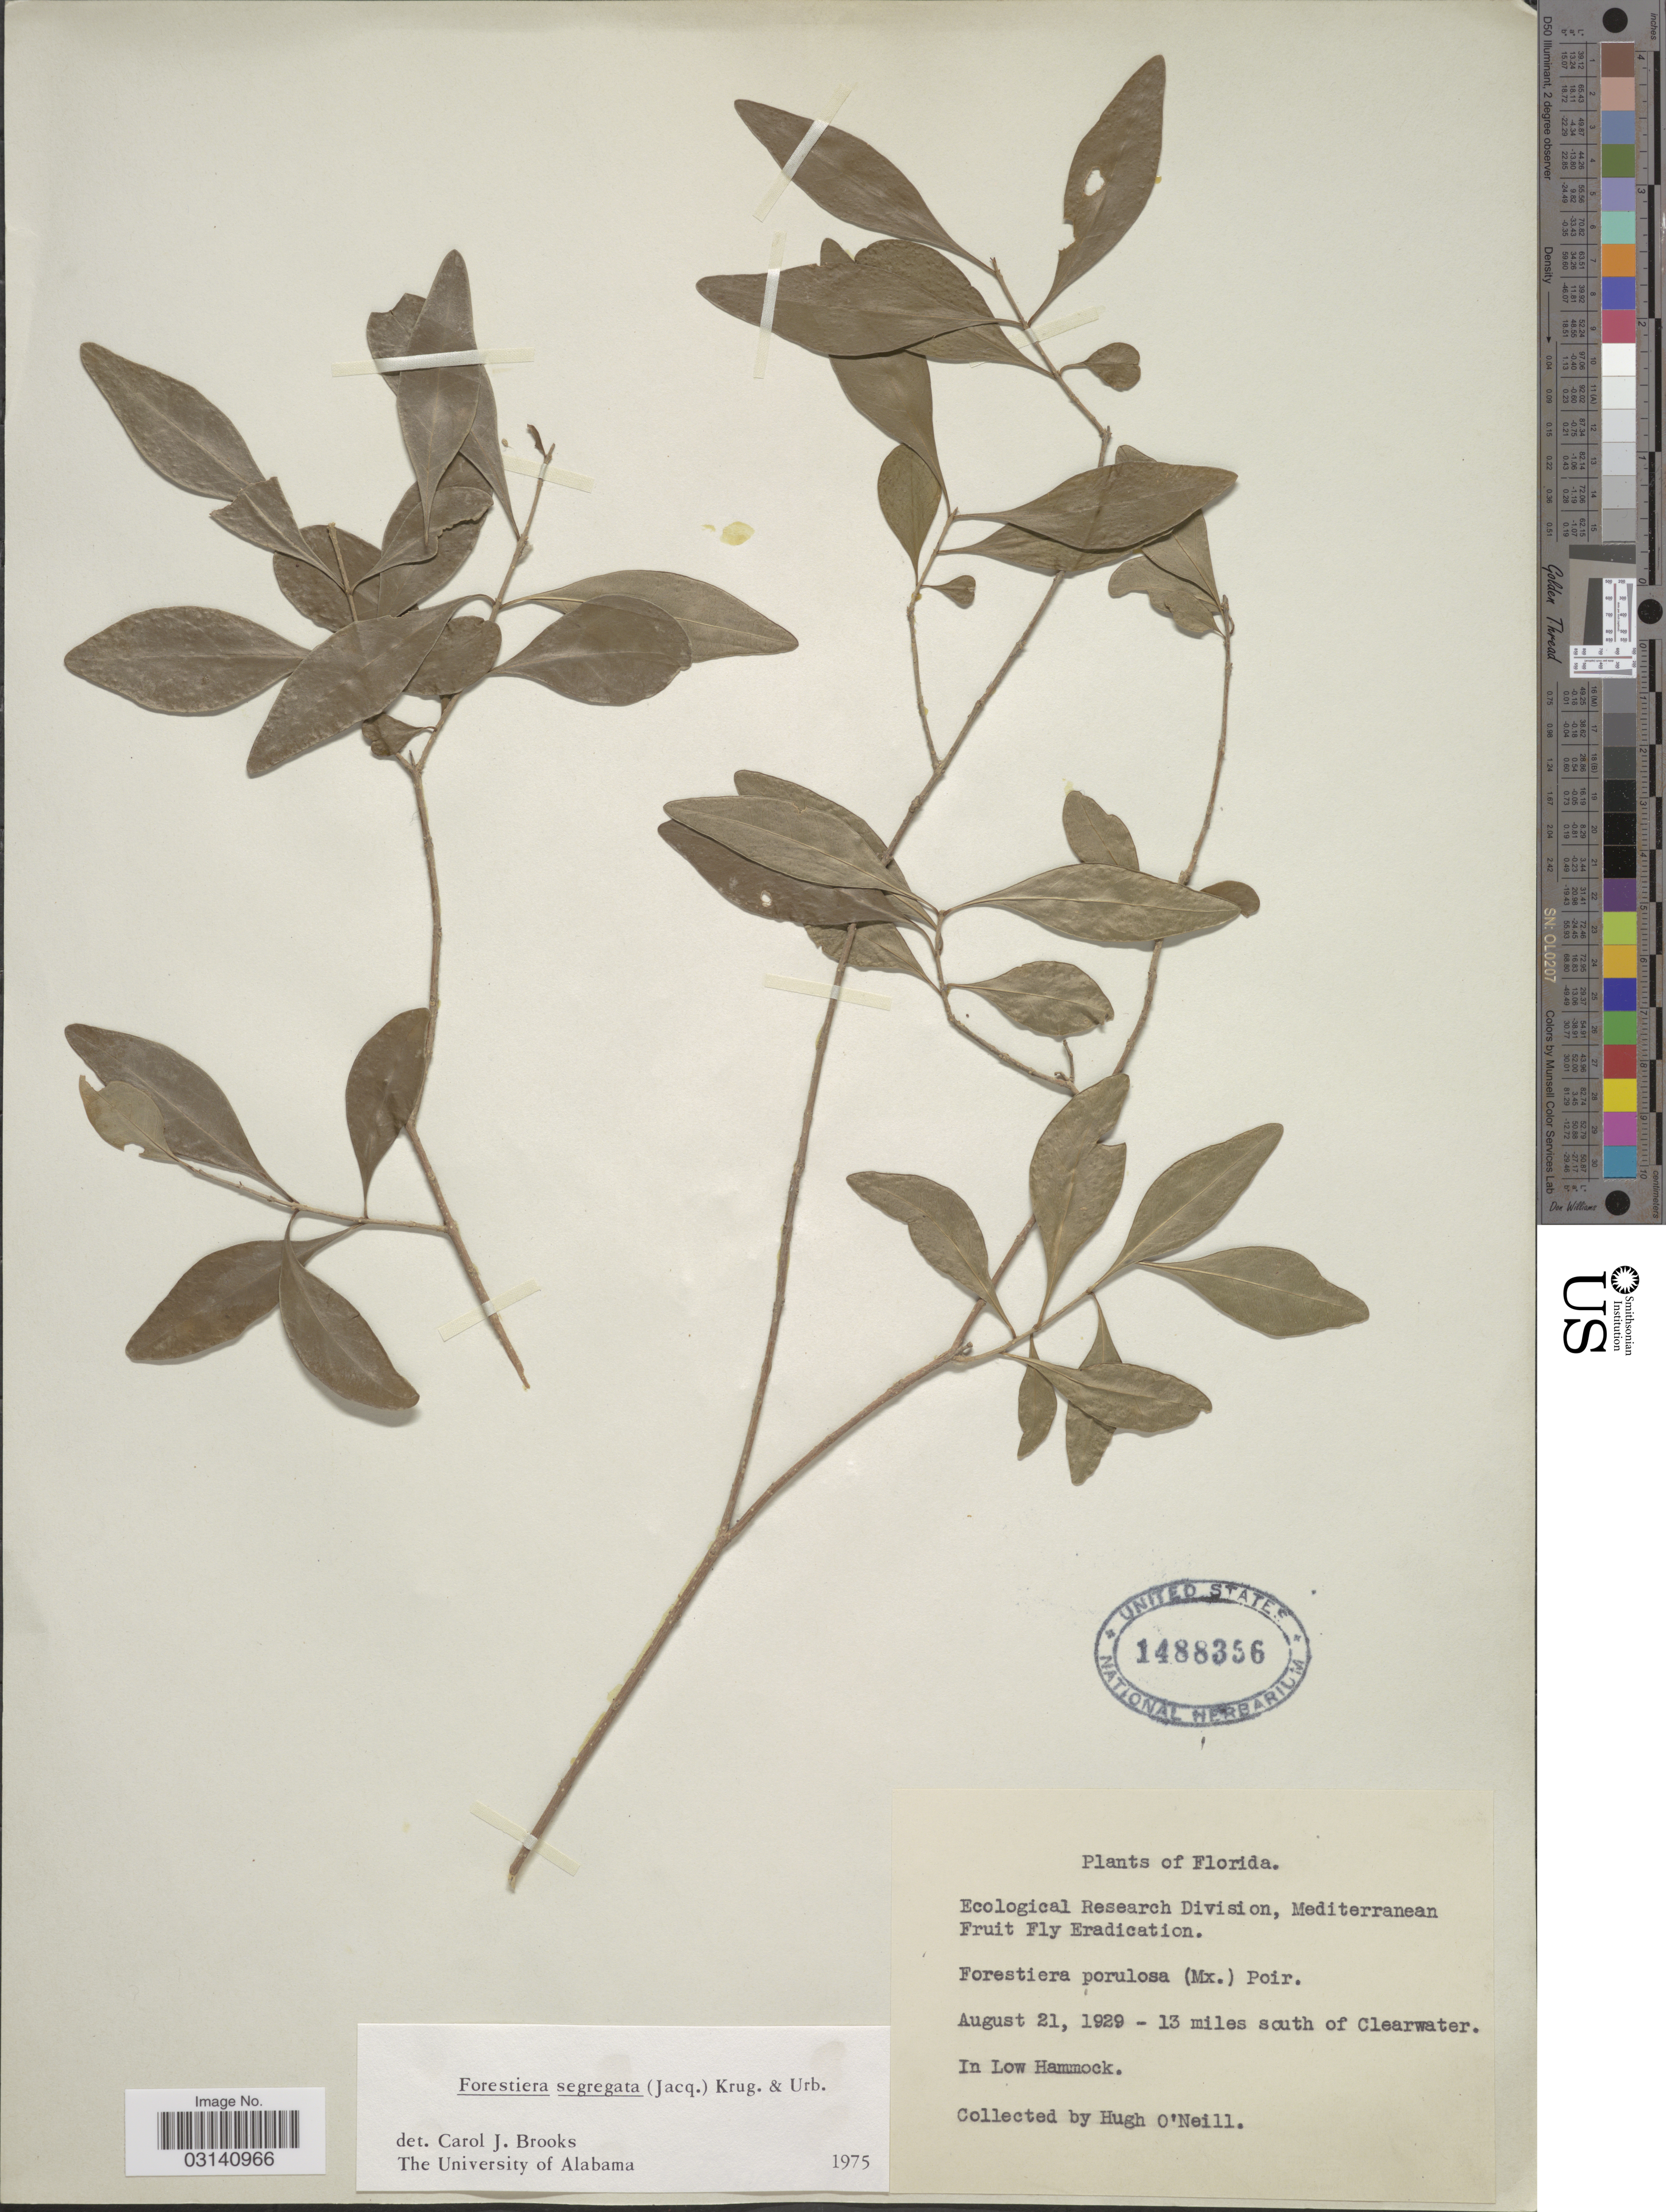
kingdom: Plantae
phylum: Tracheophyta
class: Magnoliopsida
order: Lamiales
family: Oleaceae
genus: Forestiera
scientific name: Forestiera segregata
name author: (Jacq.) Krug & Urb.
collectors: H. O'Neill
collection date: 1929-08-21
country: United States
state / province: Florida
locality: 13 miles south of Clearwater. In Low Hammock.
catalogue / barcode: US 1488356